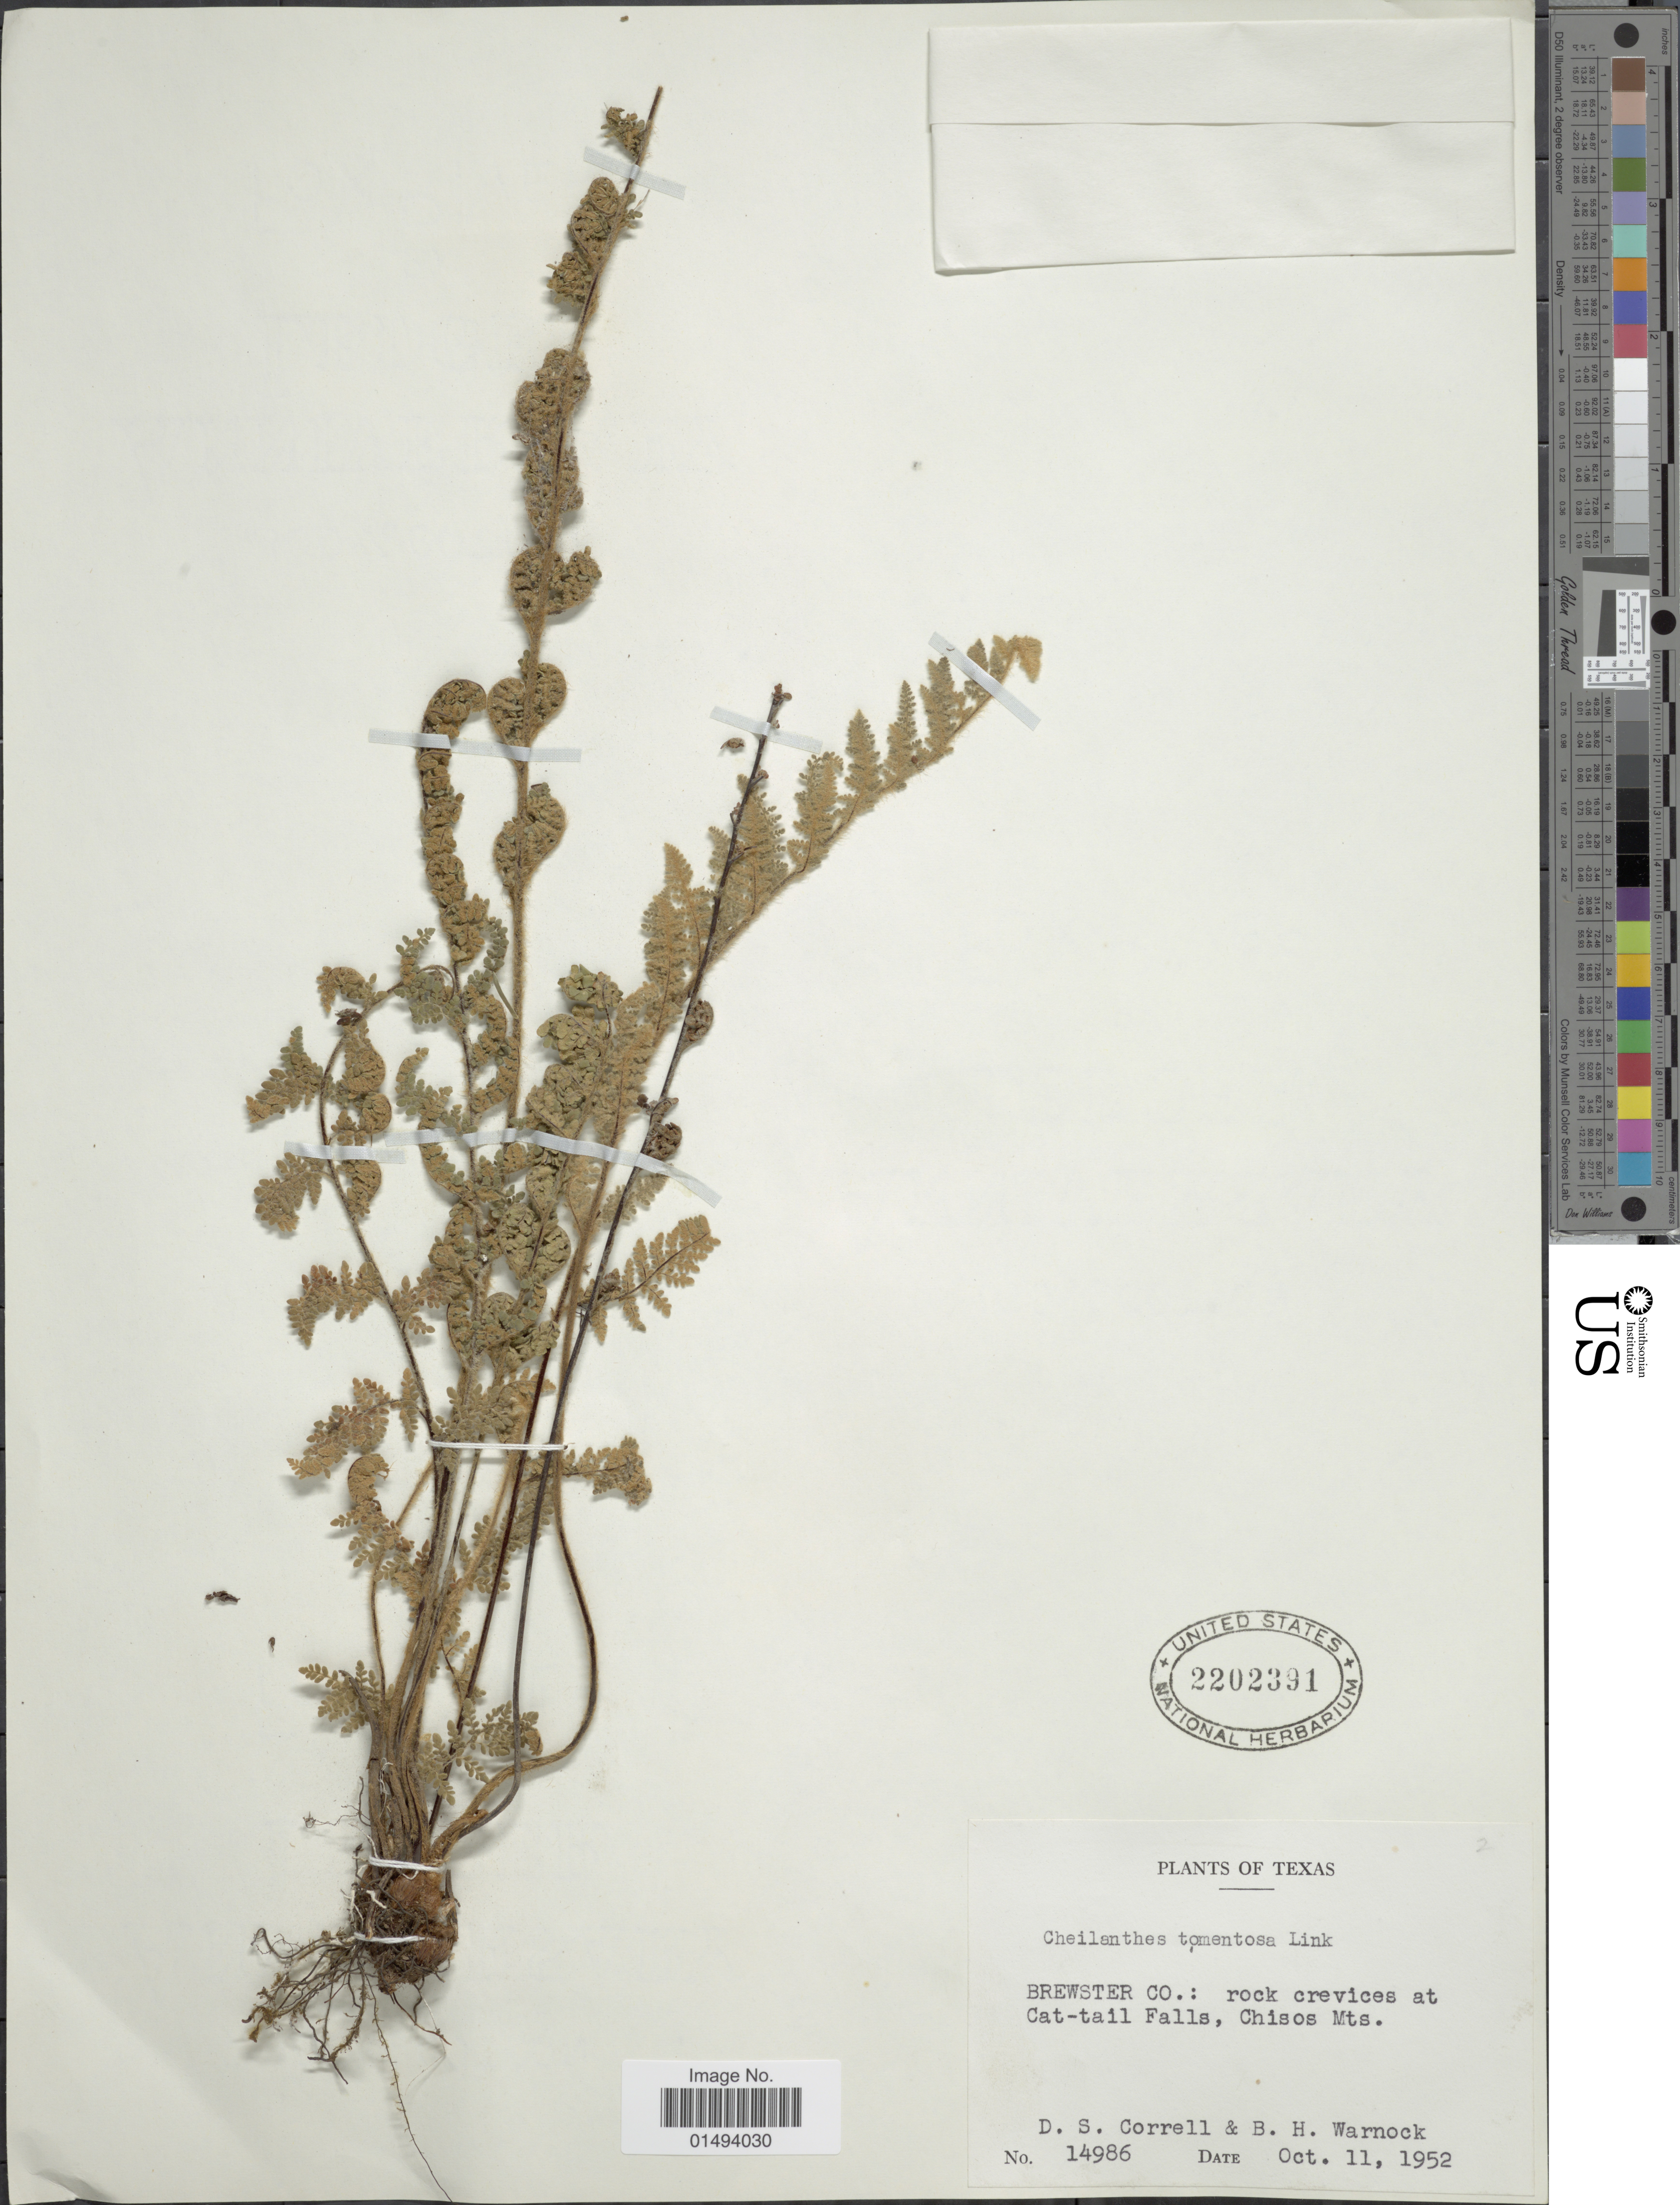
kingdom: Plantae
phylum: Tracheophyta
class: Polypodiopsida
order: Polypodiales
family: Pteridaceae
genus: Myriopteris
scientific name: Myriopteris tomentosa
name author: (Link) Fée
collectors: D. S. Correll & B. H. Warnock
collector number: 14986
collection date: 1952-10-11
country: United States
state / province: Texas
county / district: Brewster County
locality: rock crevices at Cat- tail Falls, Chisos Mts.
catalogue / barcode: US 2202391